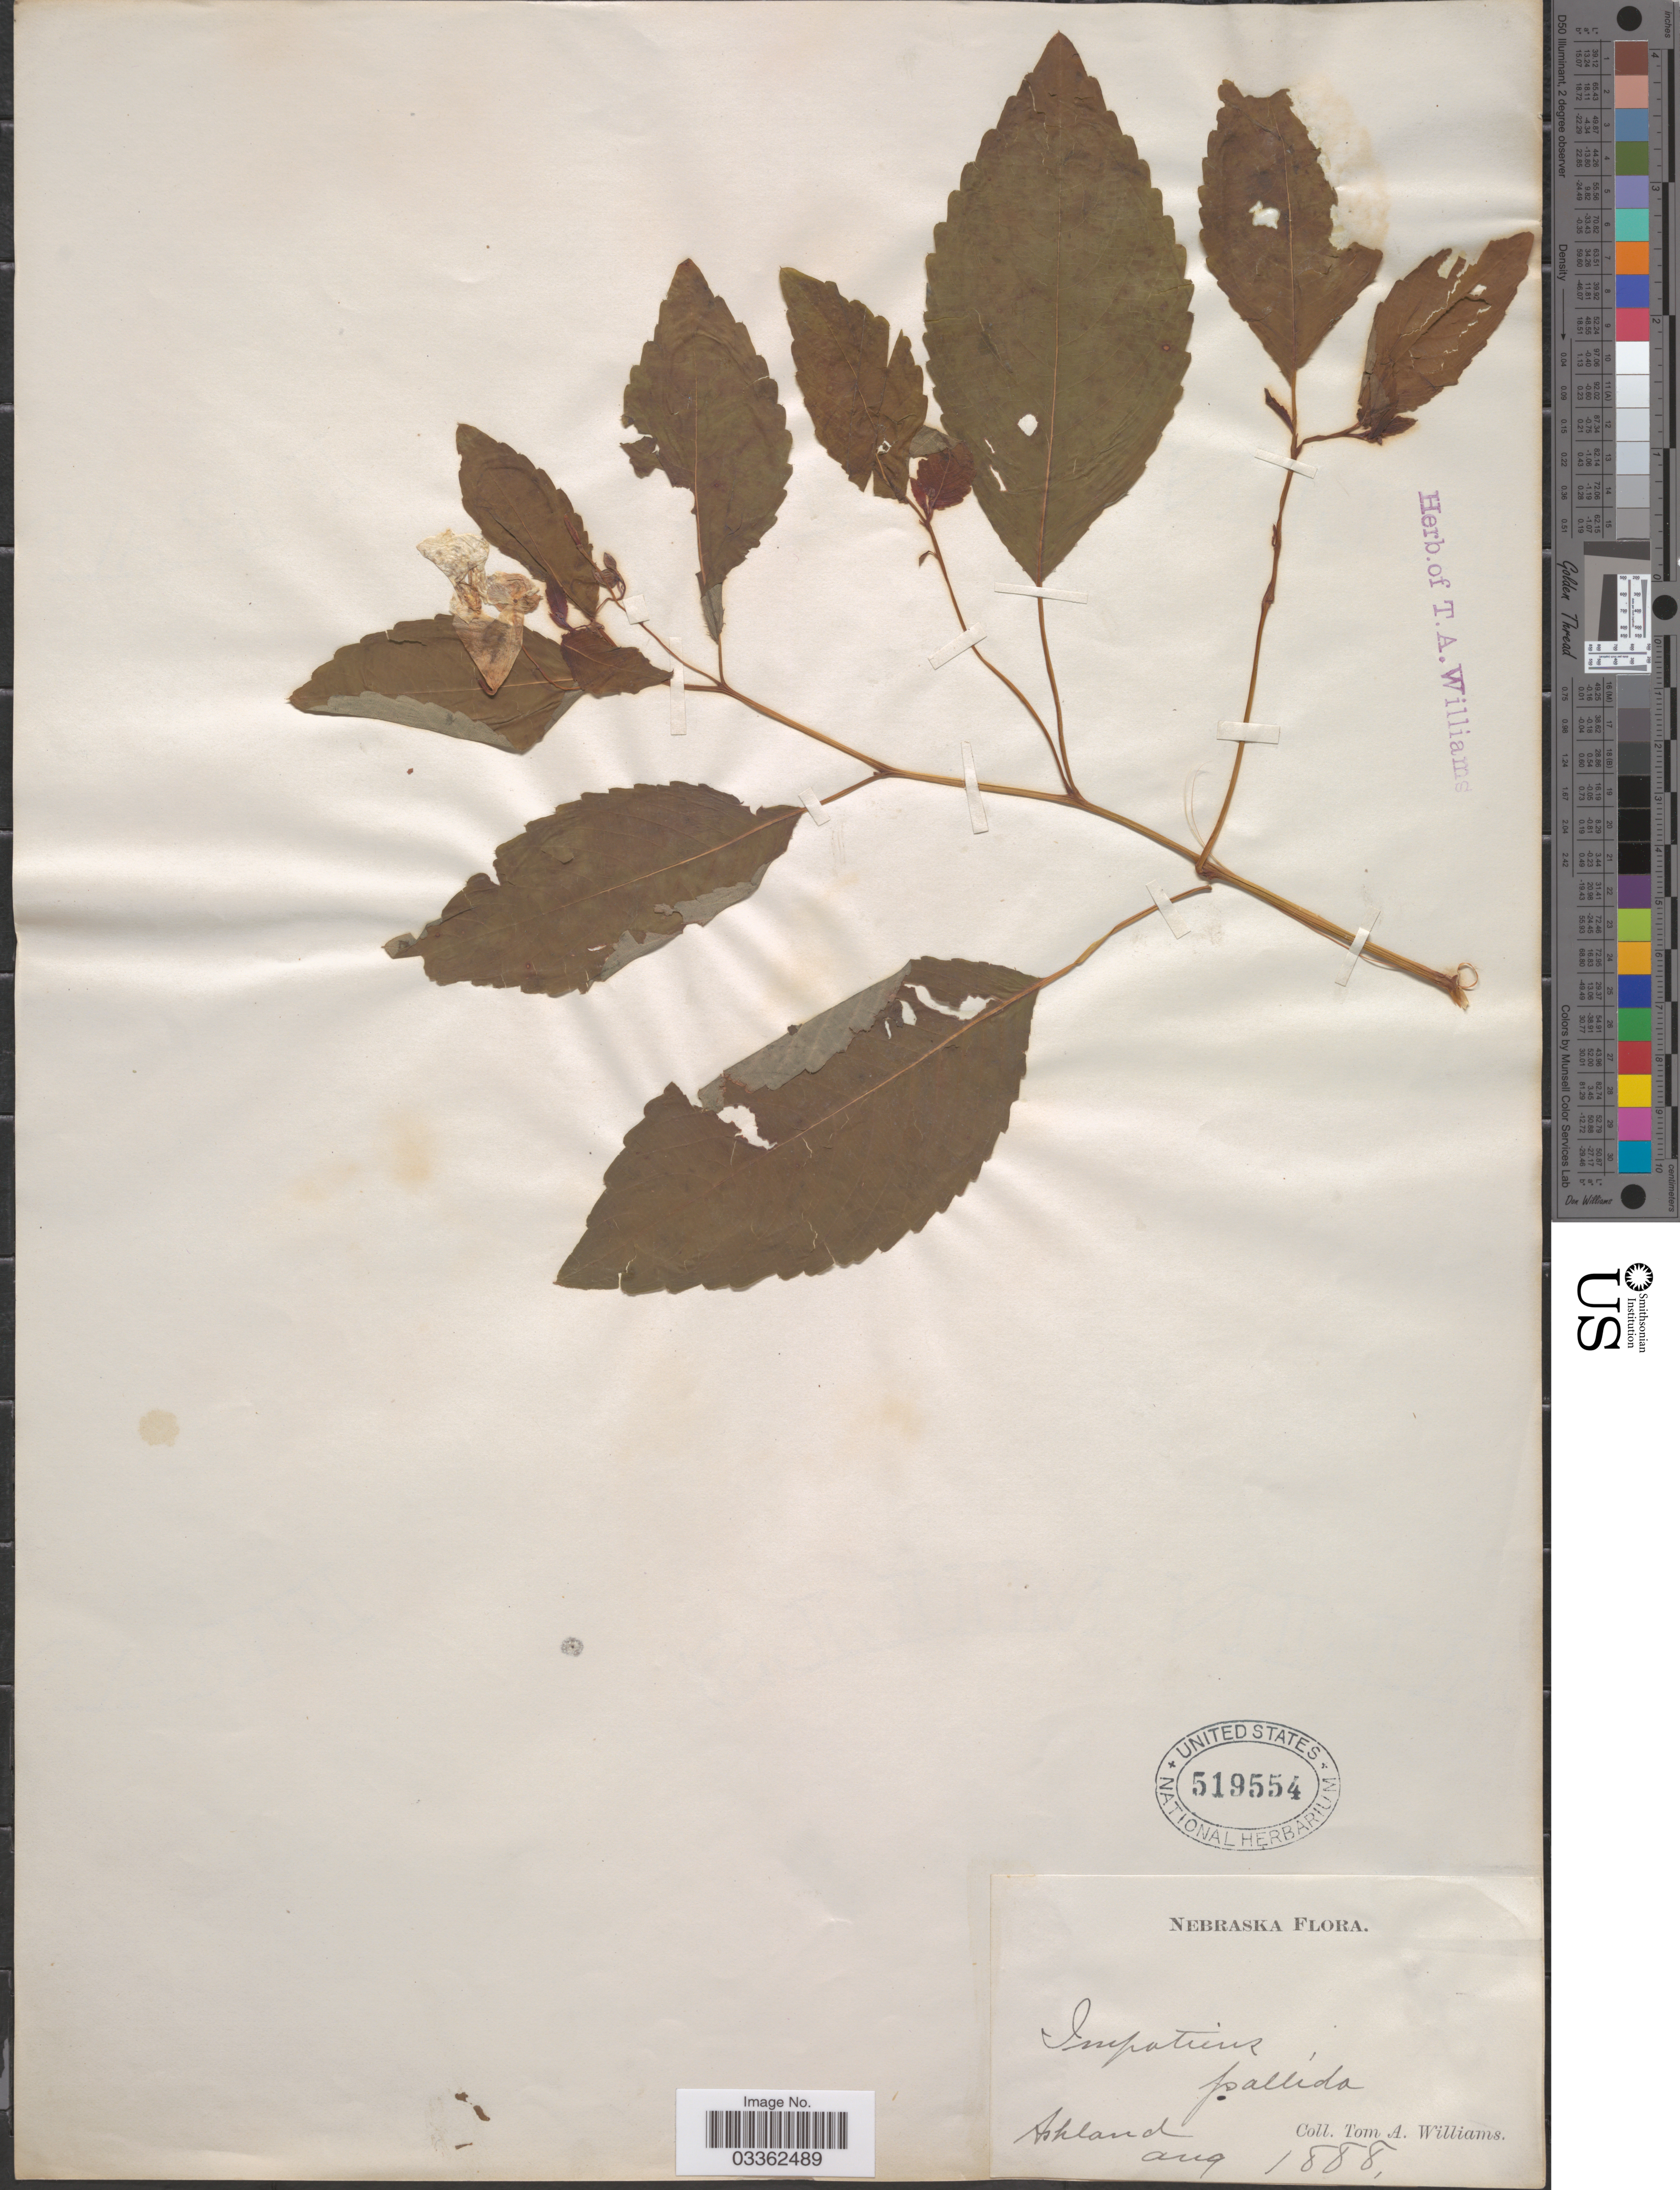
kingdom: Plantae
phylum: Tracheophyta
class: Magnoliopsida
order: Ericales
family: Balsaminaceae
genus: Impatiens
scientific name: Impatiens pallida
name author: Nutt.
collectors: T. Williams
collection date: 1888-08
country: United States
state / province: Nebraska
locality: Ashland.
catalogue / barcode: US 519554